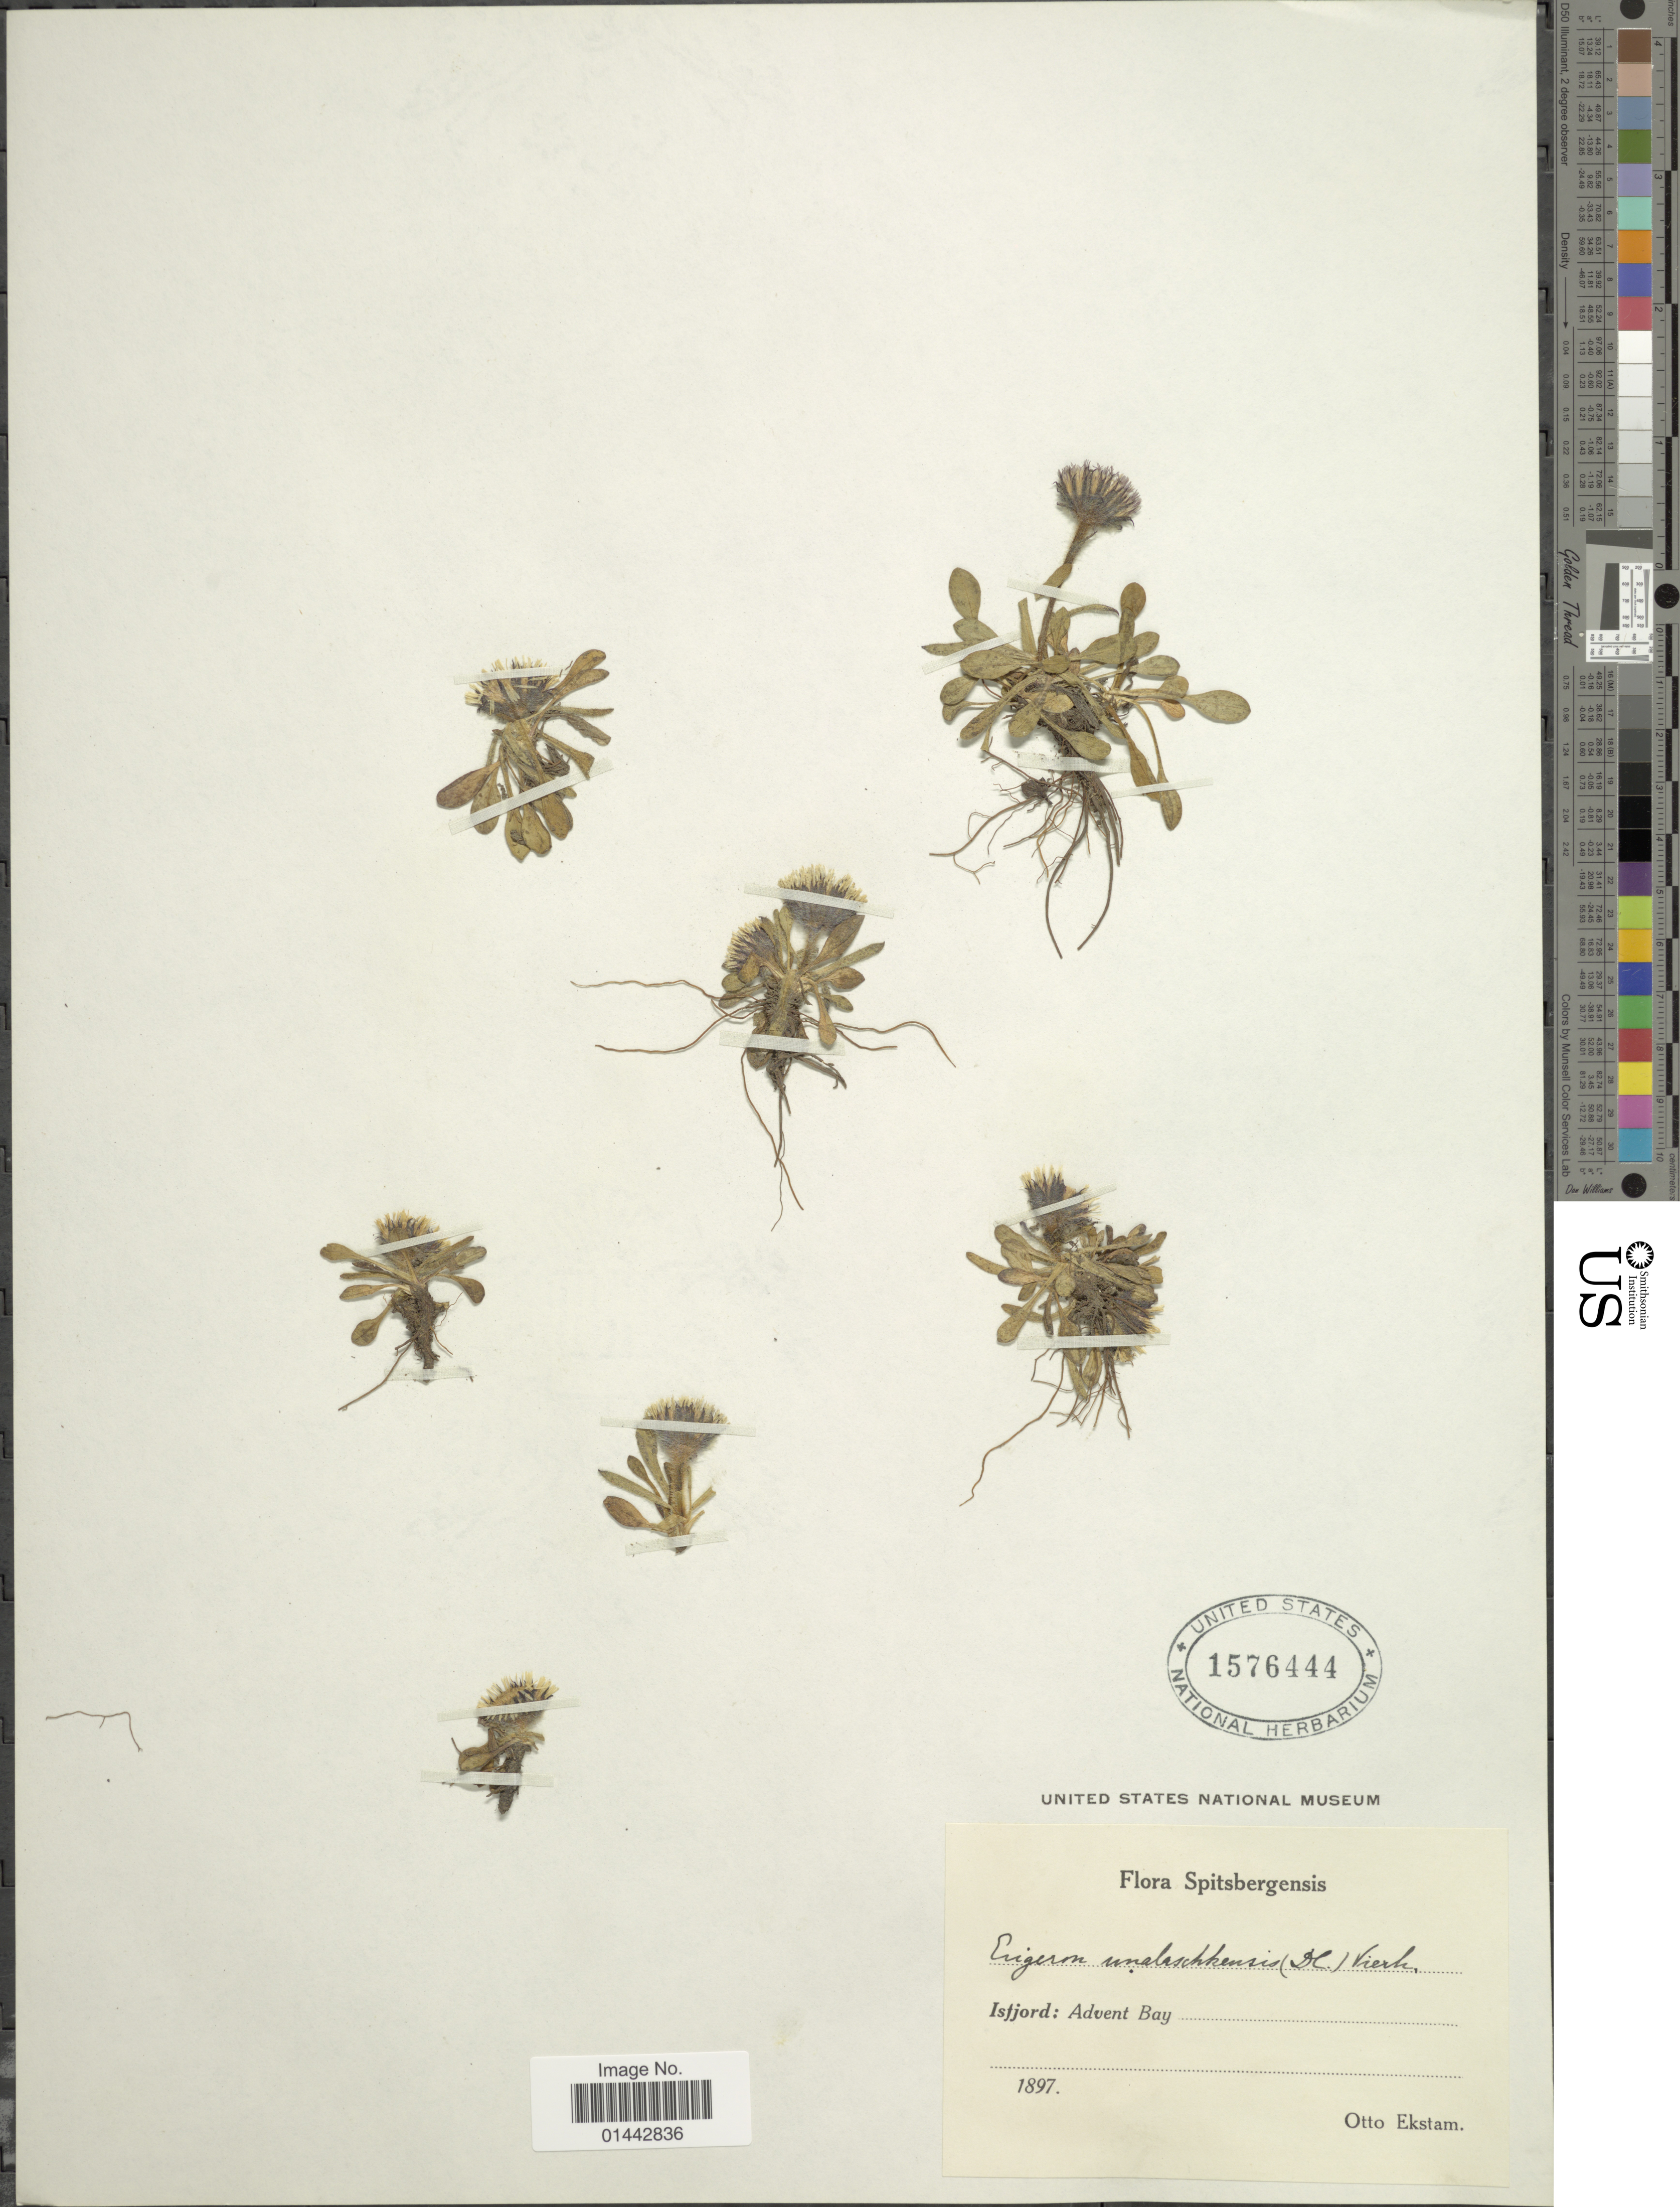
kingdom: Plantae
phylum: Tracheophyta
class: Magnoliopsida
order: Asterales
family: Asteraceae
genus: Erigeron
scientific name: Erigeron unalaschkensis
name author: Vierh.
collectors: O. Ekstam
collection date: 1897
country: Norway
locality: Spitsbergensis, Isfjord: Advent Bay.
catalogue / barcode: US 1576444